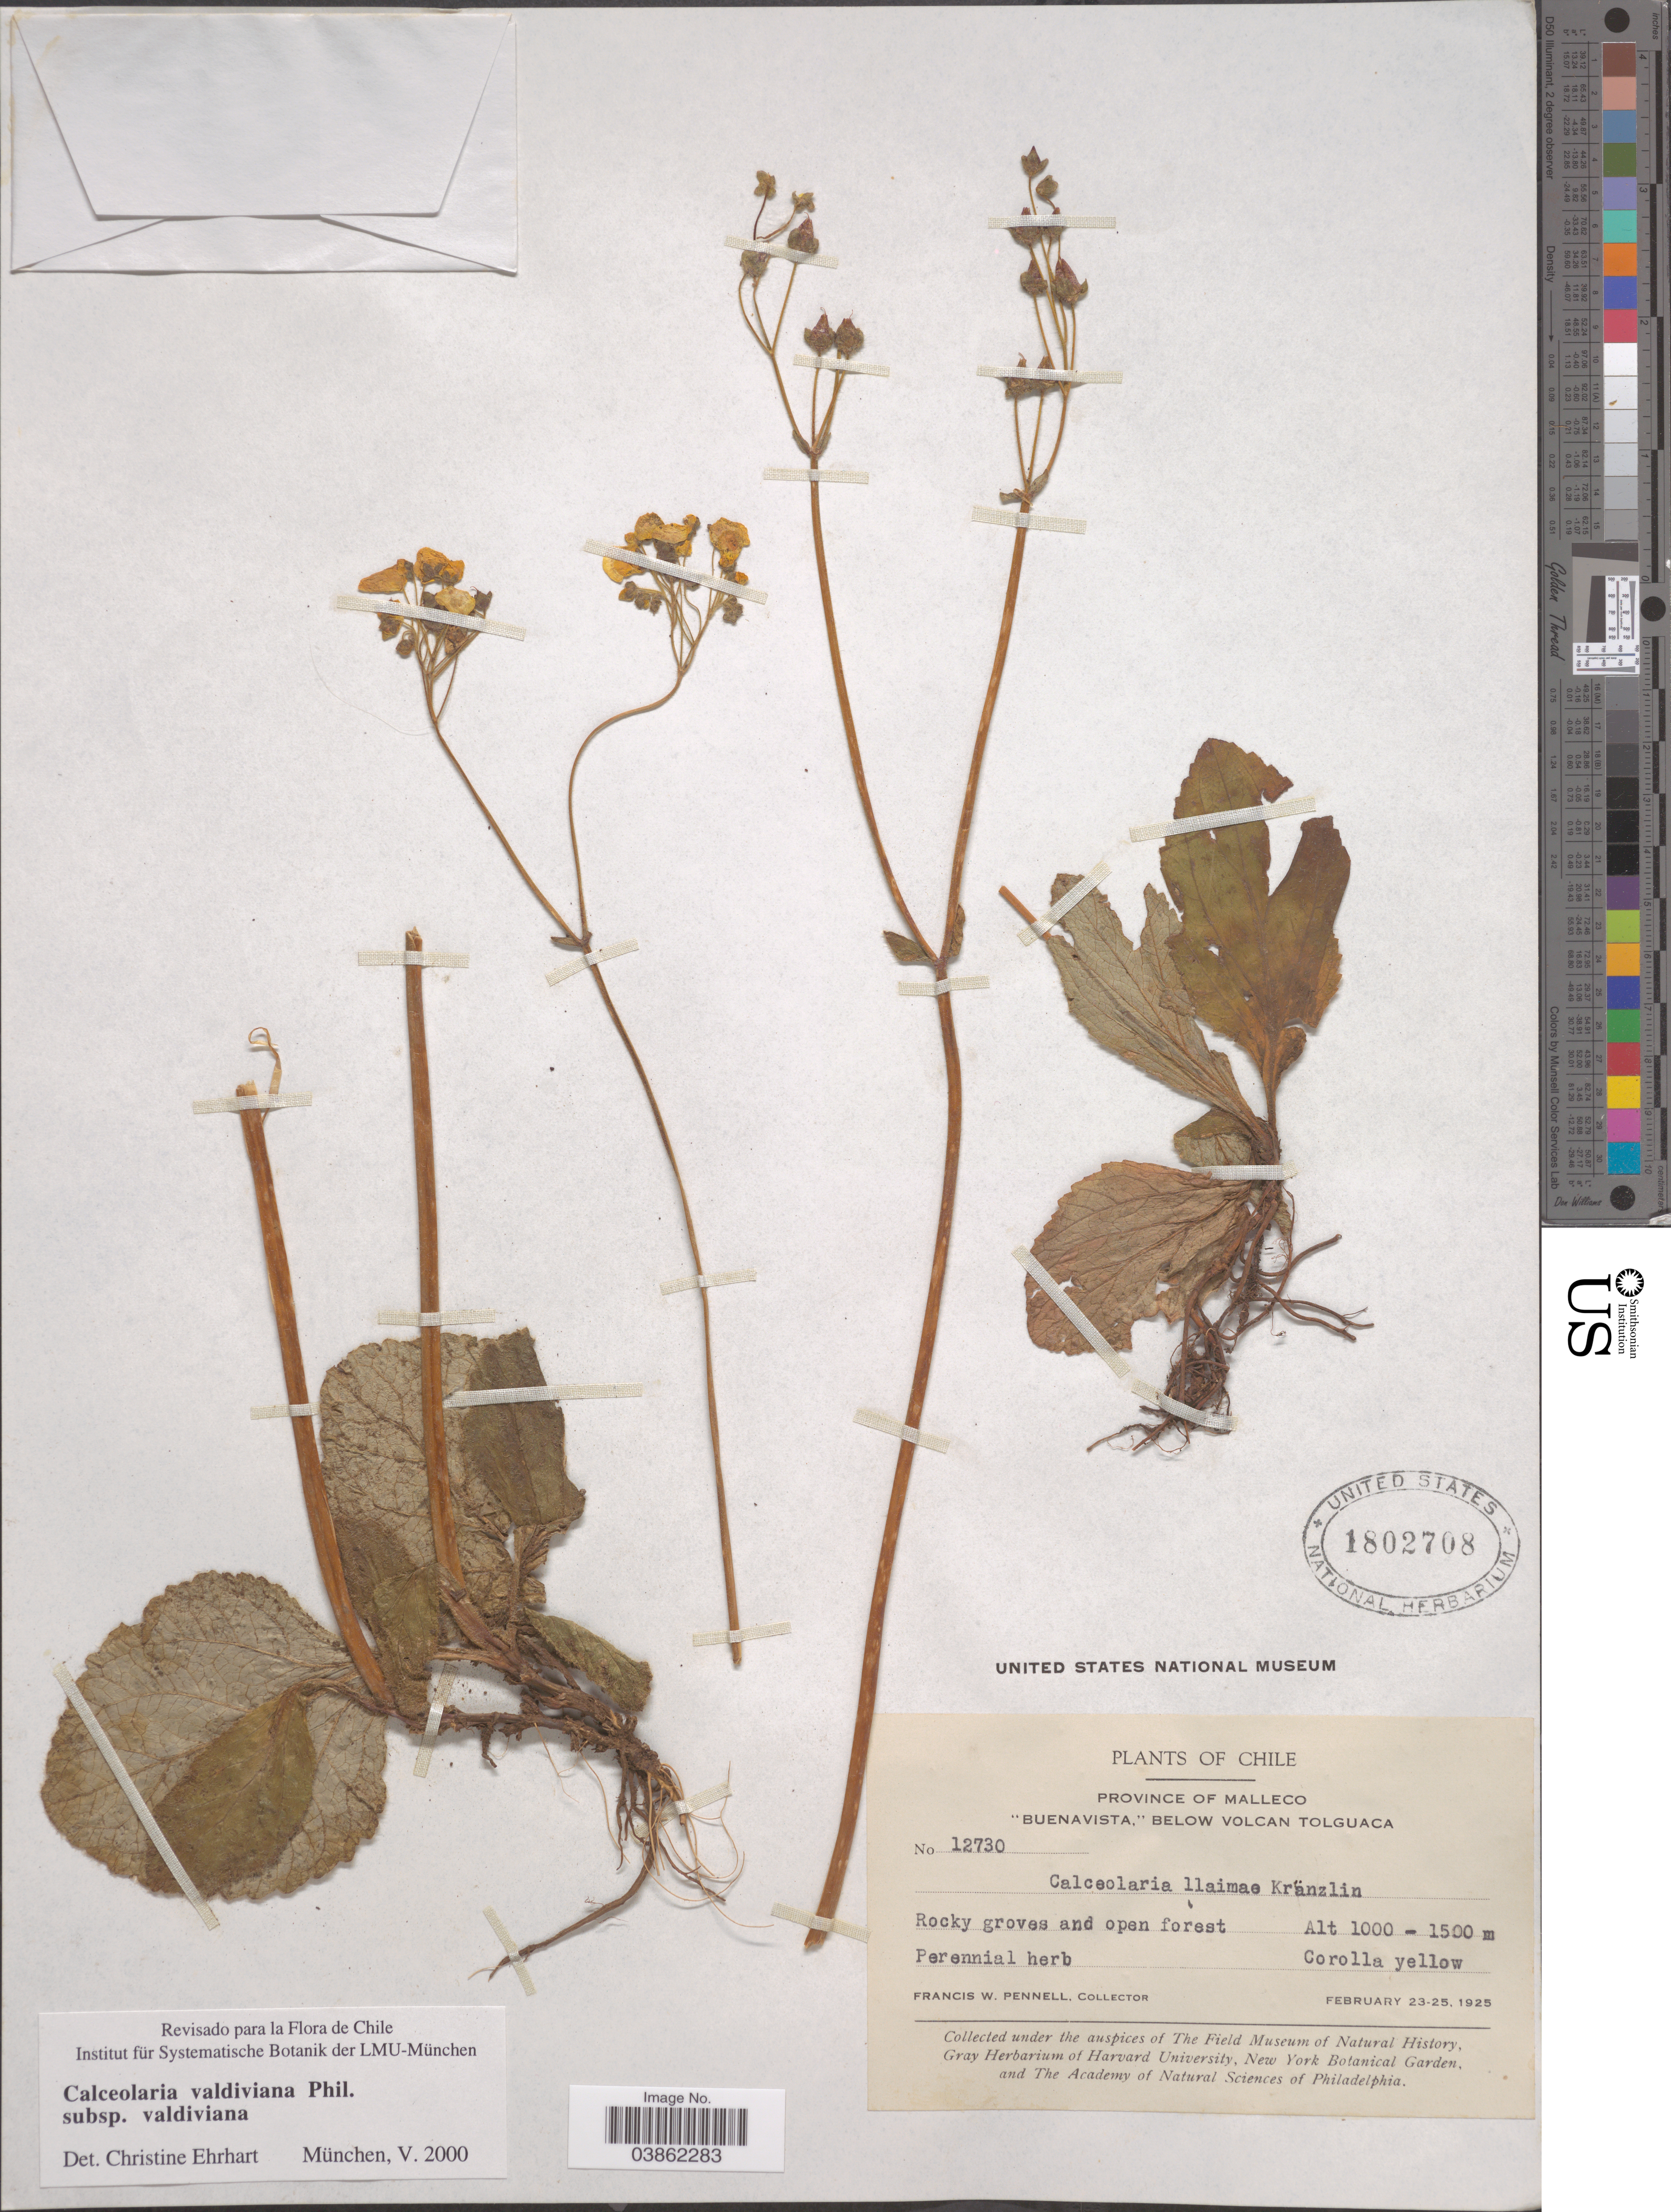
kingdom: Plantae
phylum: Tracheophyta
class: Magnoliopsida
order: Lamiales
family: Calceolariaceae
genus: Calceolaria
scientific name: Calceolaria valdiviana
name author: Phil.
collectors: F. W. Pennell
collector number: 12730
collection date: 1925-02-23/1925-02-25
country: Chile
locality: Province of Malleco. "Buenavista," below Volcan Tolguaca.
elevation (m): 1000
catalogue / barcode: US 1802708